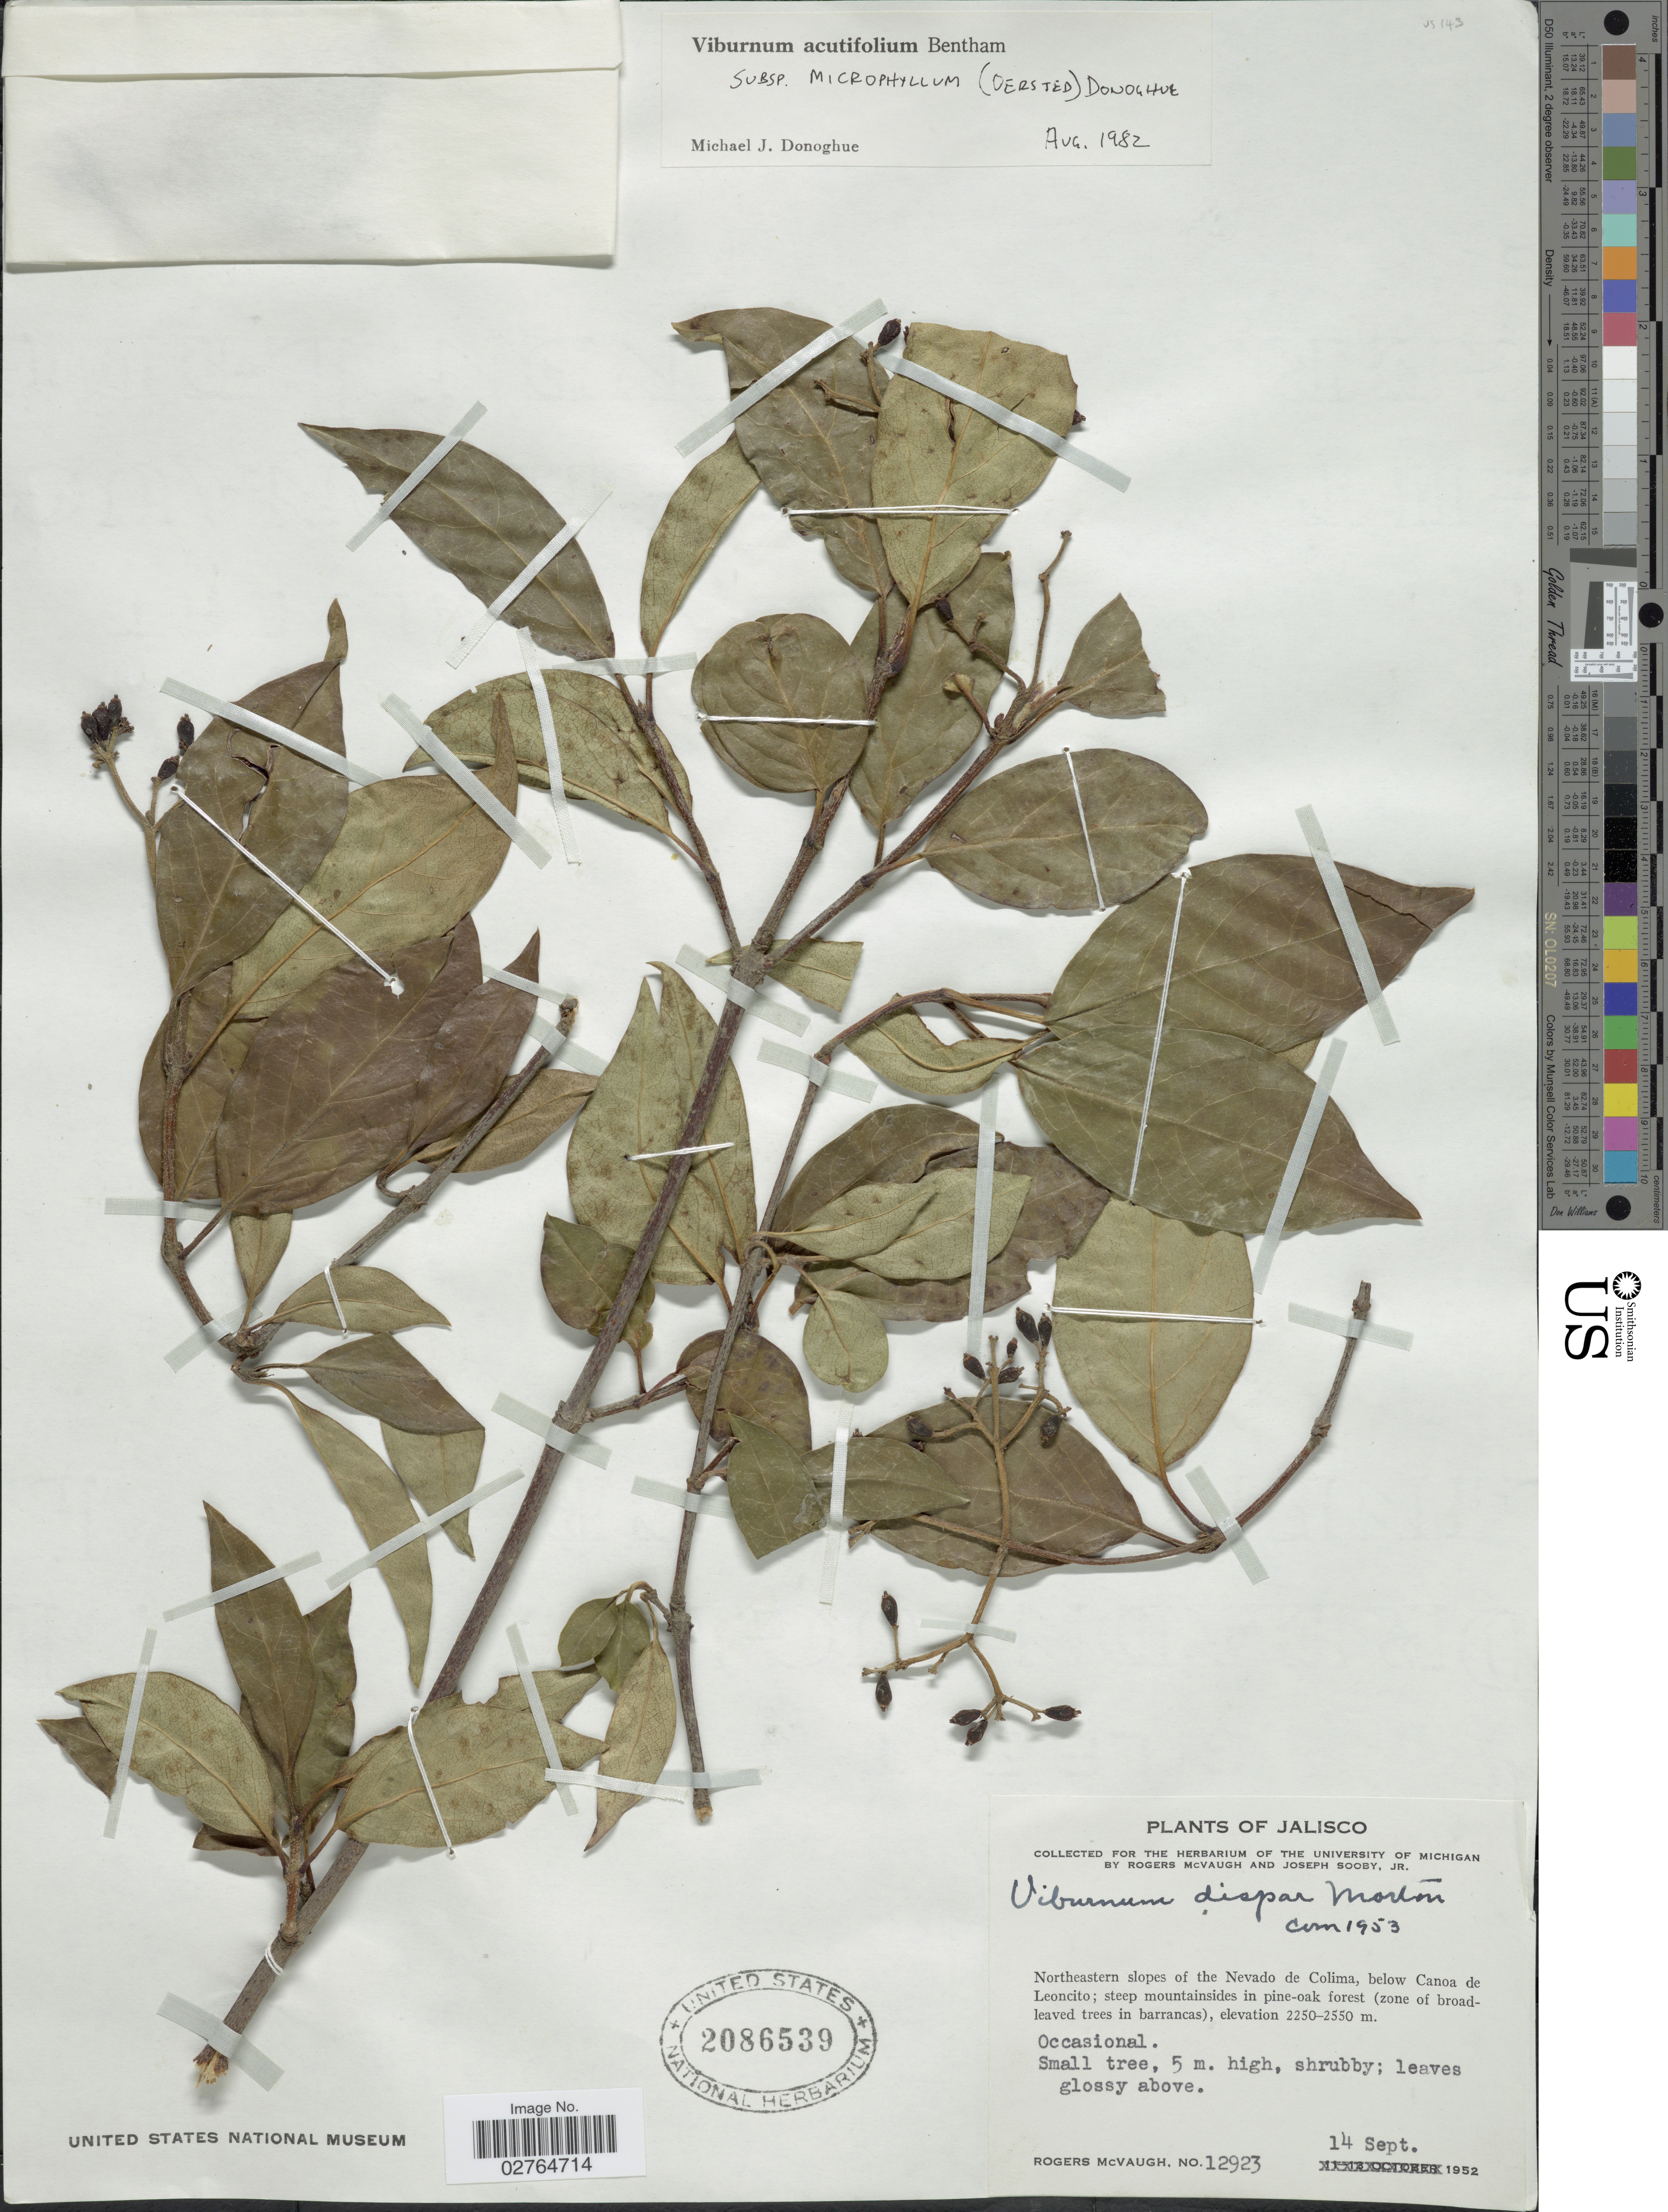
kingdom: Plantae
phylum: Tracheophyta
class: Magnoliopsida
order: Dipsacales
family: Viburnaceae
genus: Viburnum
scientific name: Viburnum acutifolium var. microphyllum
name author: (Oerst.) Villarreal & A.E. Estrada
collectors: R. McVaugh & J. Sooby Jr.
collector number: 12923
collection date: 1952-09-14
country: Mexico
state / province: Jalisco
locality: Northeastern slopes Nevado de Colima, below Canoa de Leoncito.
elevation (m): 2250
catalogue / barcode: US 2086539